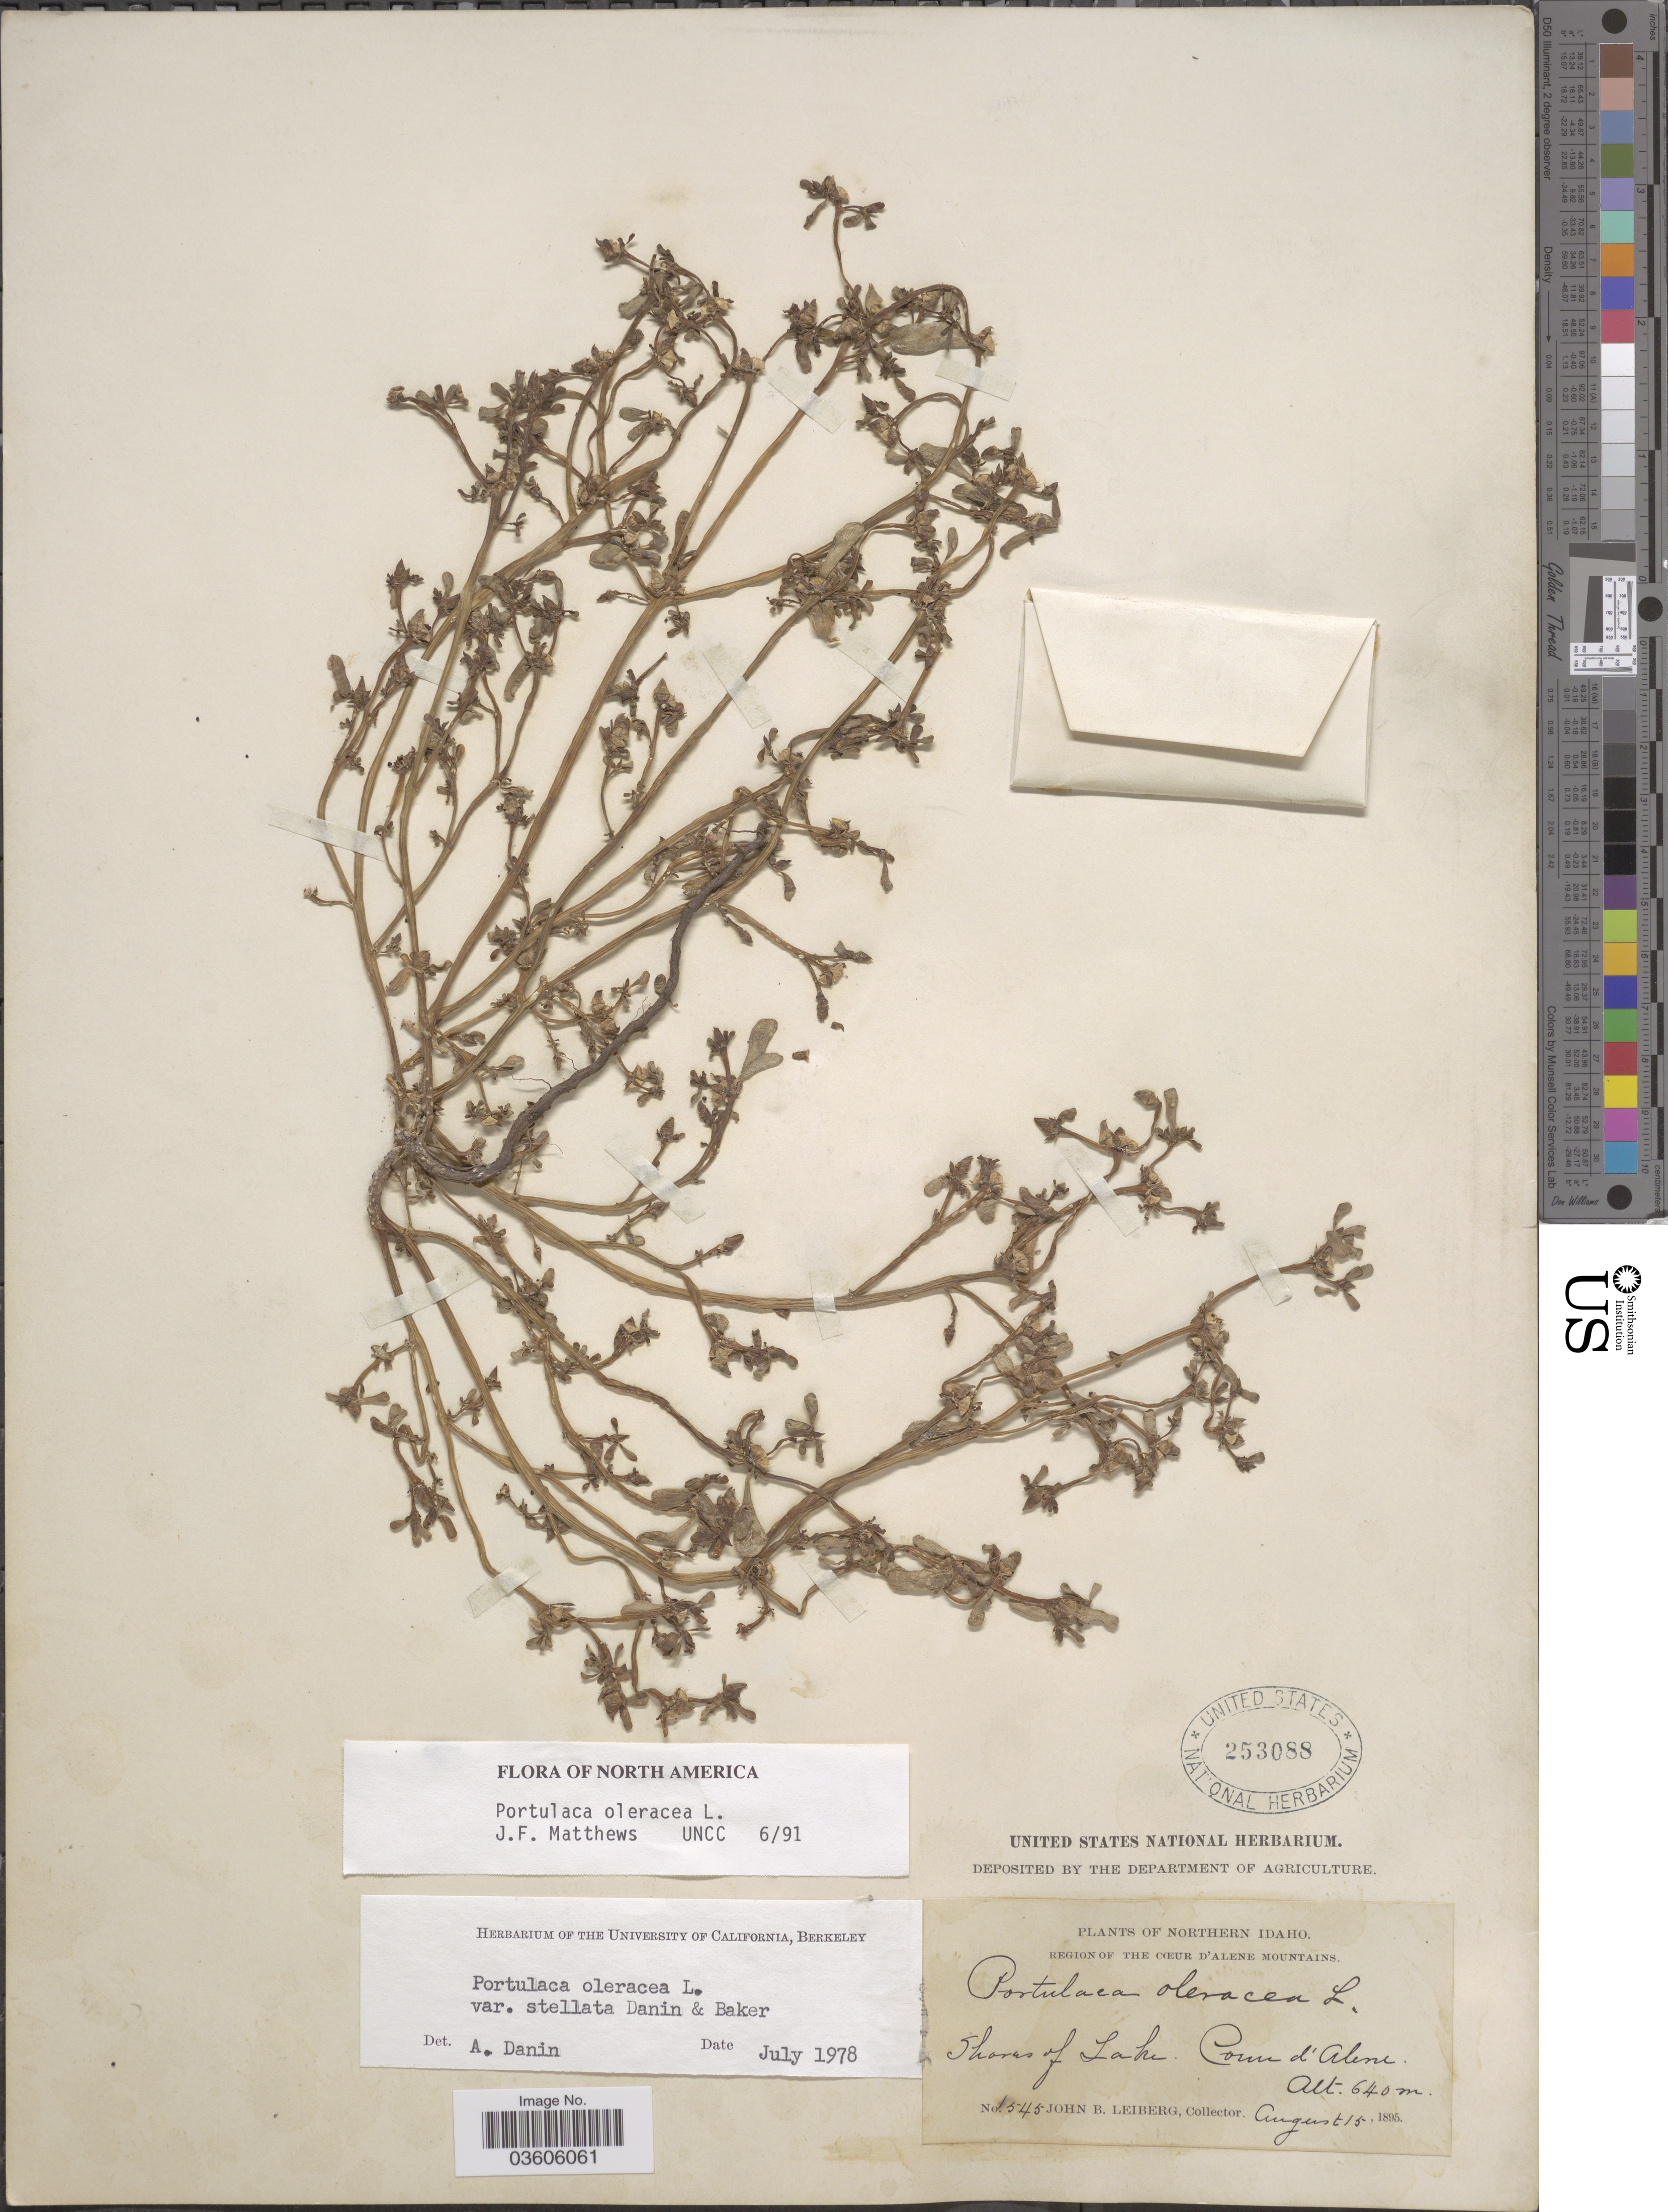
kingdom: Plantae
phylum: Tracheophyta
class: Magnoliopsida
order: Caryophyllales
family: Portulacaceae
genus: Portulaca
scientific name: Portulaca oleracea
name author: L.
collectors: J. B. Leiberg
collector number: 1545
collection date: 1895-08-15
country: United States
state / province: Idaho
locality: Northern Idaho. Shores of Lake. Coeur d'Alene.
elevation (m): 640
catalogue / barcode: US 253088